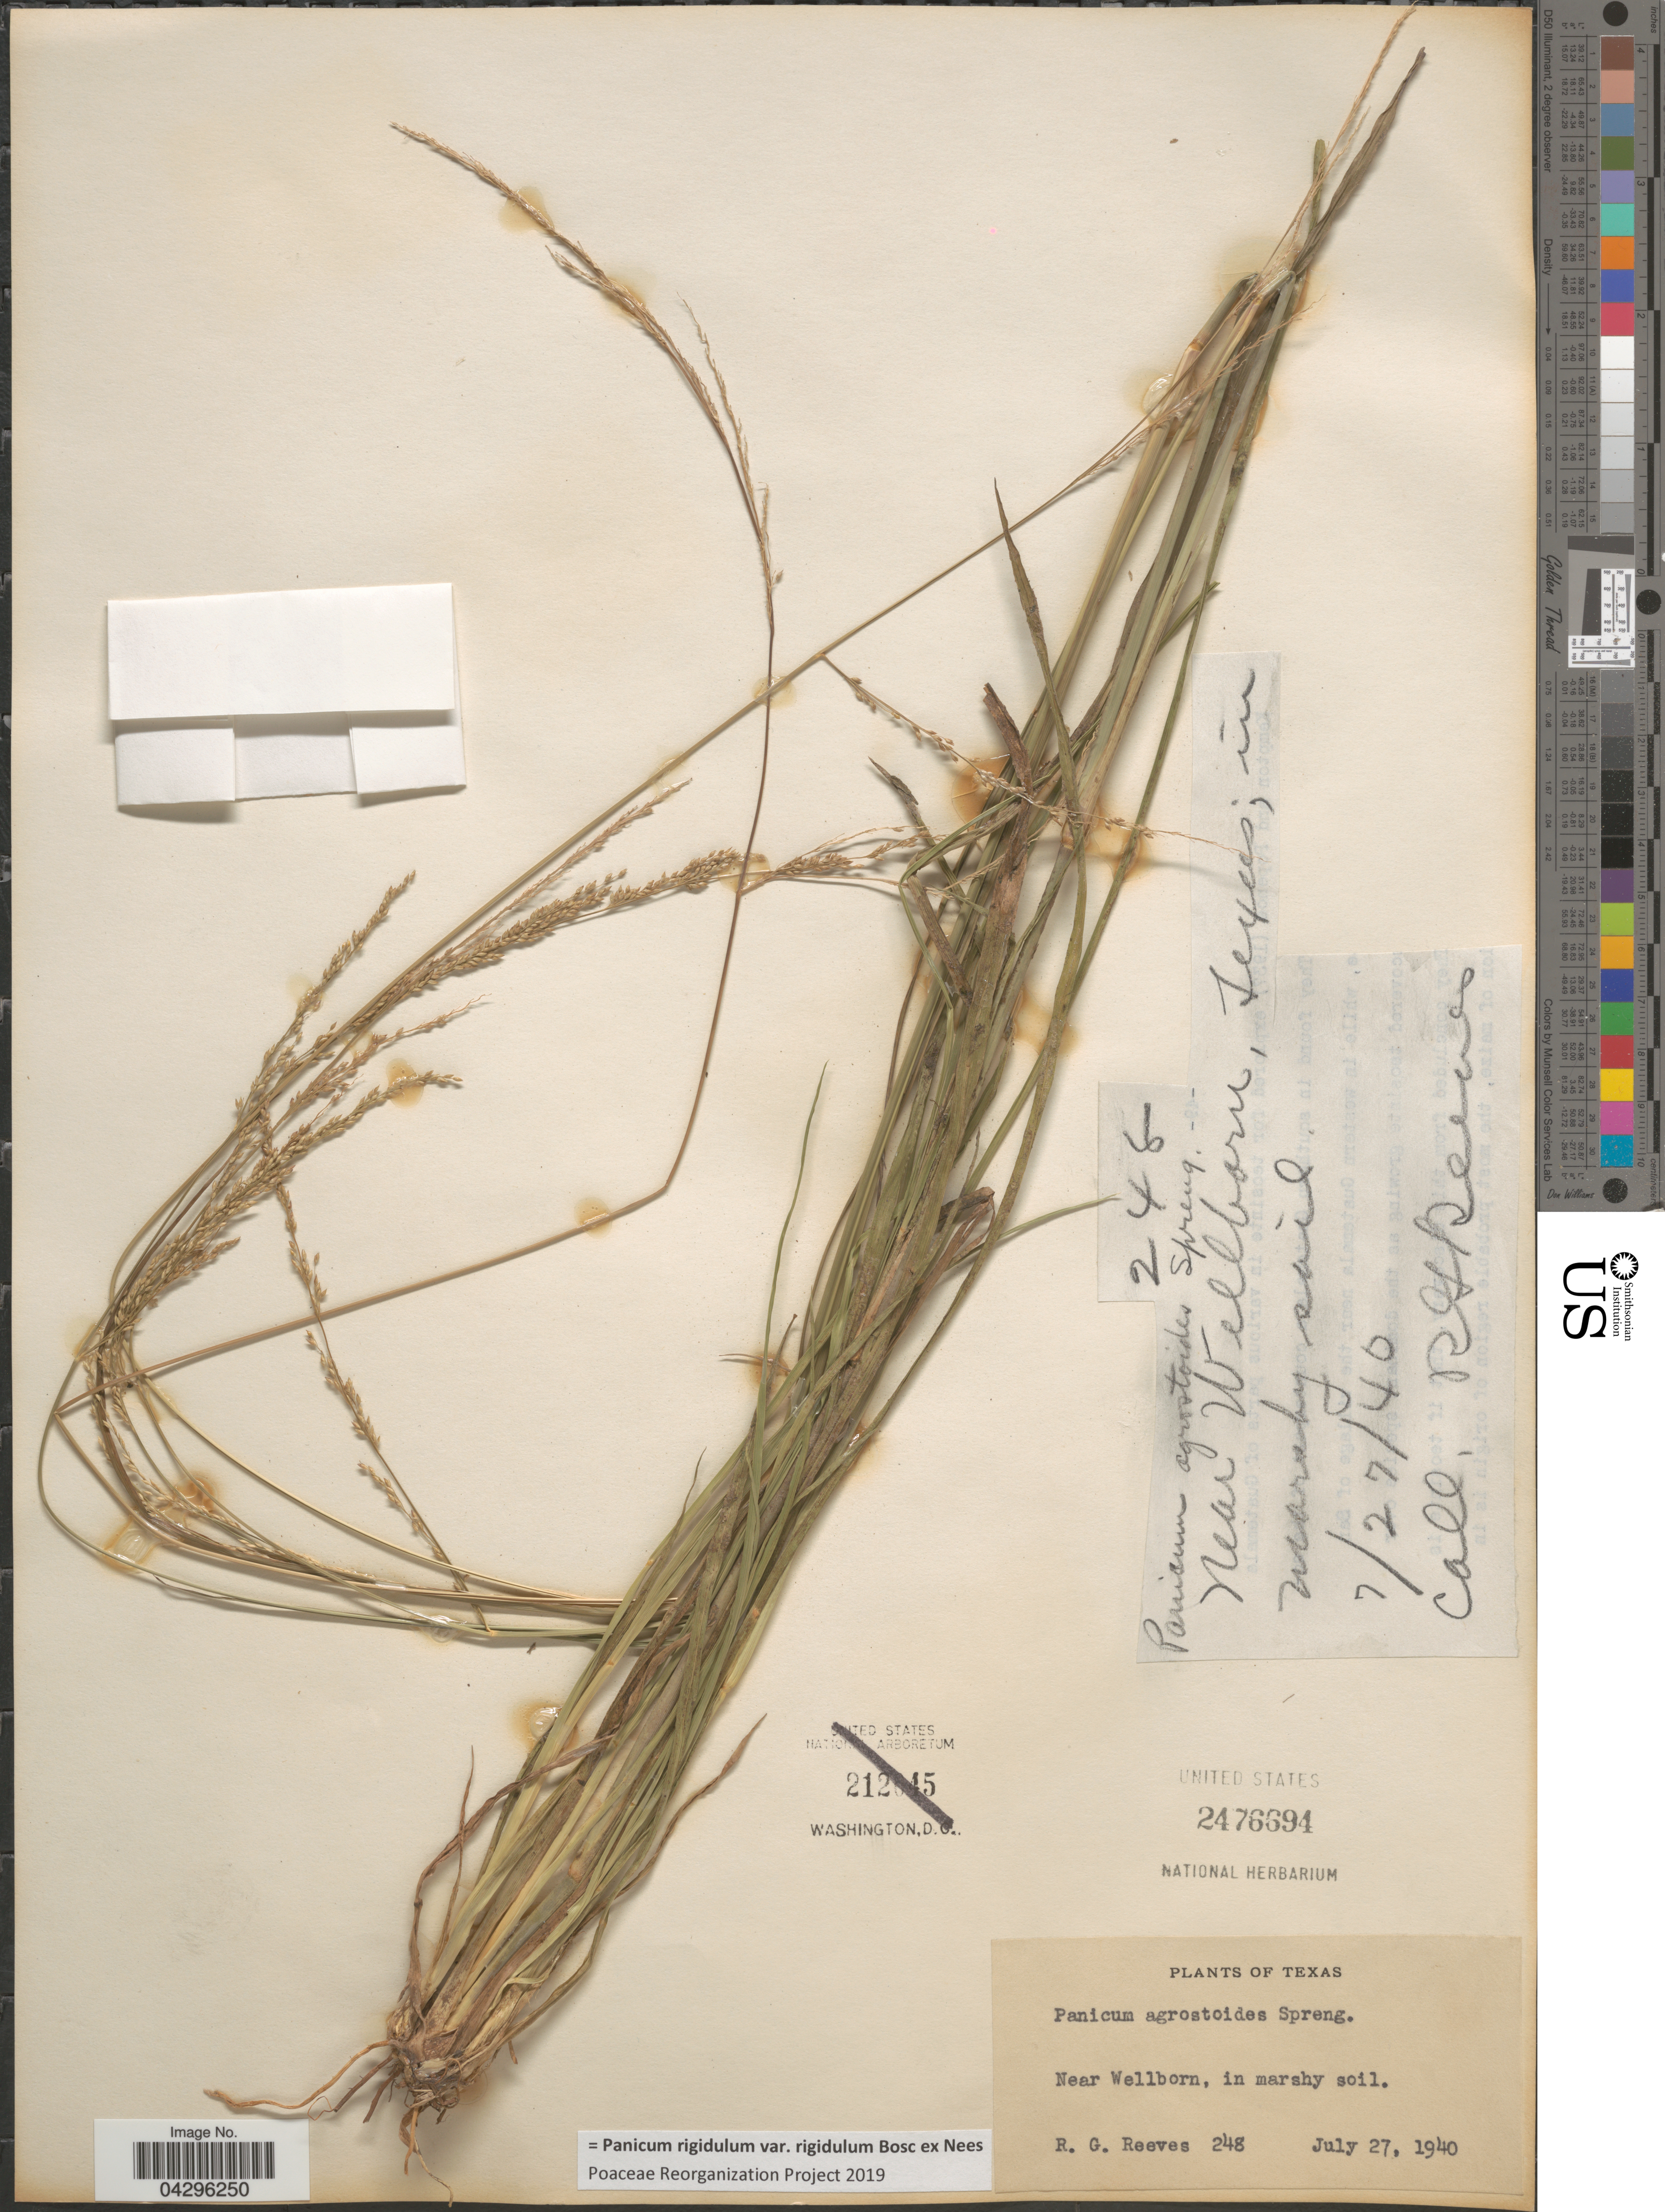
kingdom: Plantae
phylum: Tracheophyta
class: Liliopsida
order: Poales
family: Poaceae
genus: Panicum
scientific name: Panicum rigidulum var. rigidulum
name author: Bosc ex Nees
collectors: R. G. Reeves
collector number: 248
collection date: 1940-07-27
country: United States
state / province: Texas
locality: Near Wellborn, in marshy soil.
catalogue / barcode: US 2476694